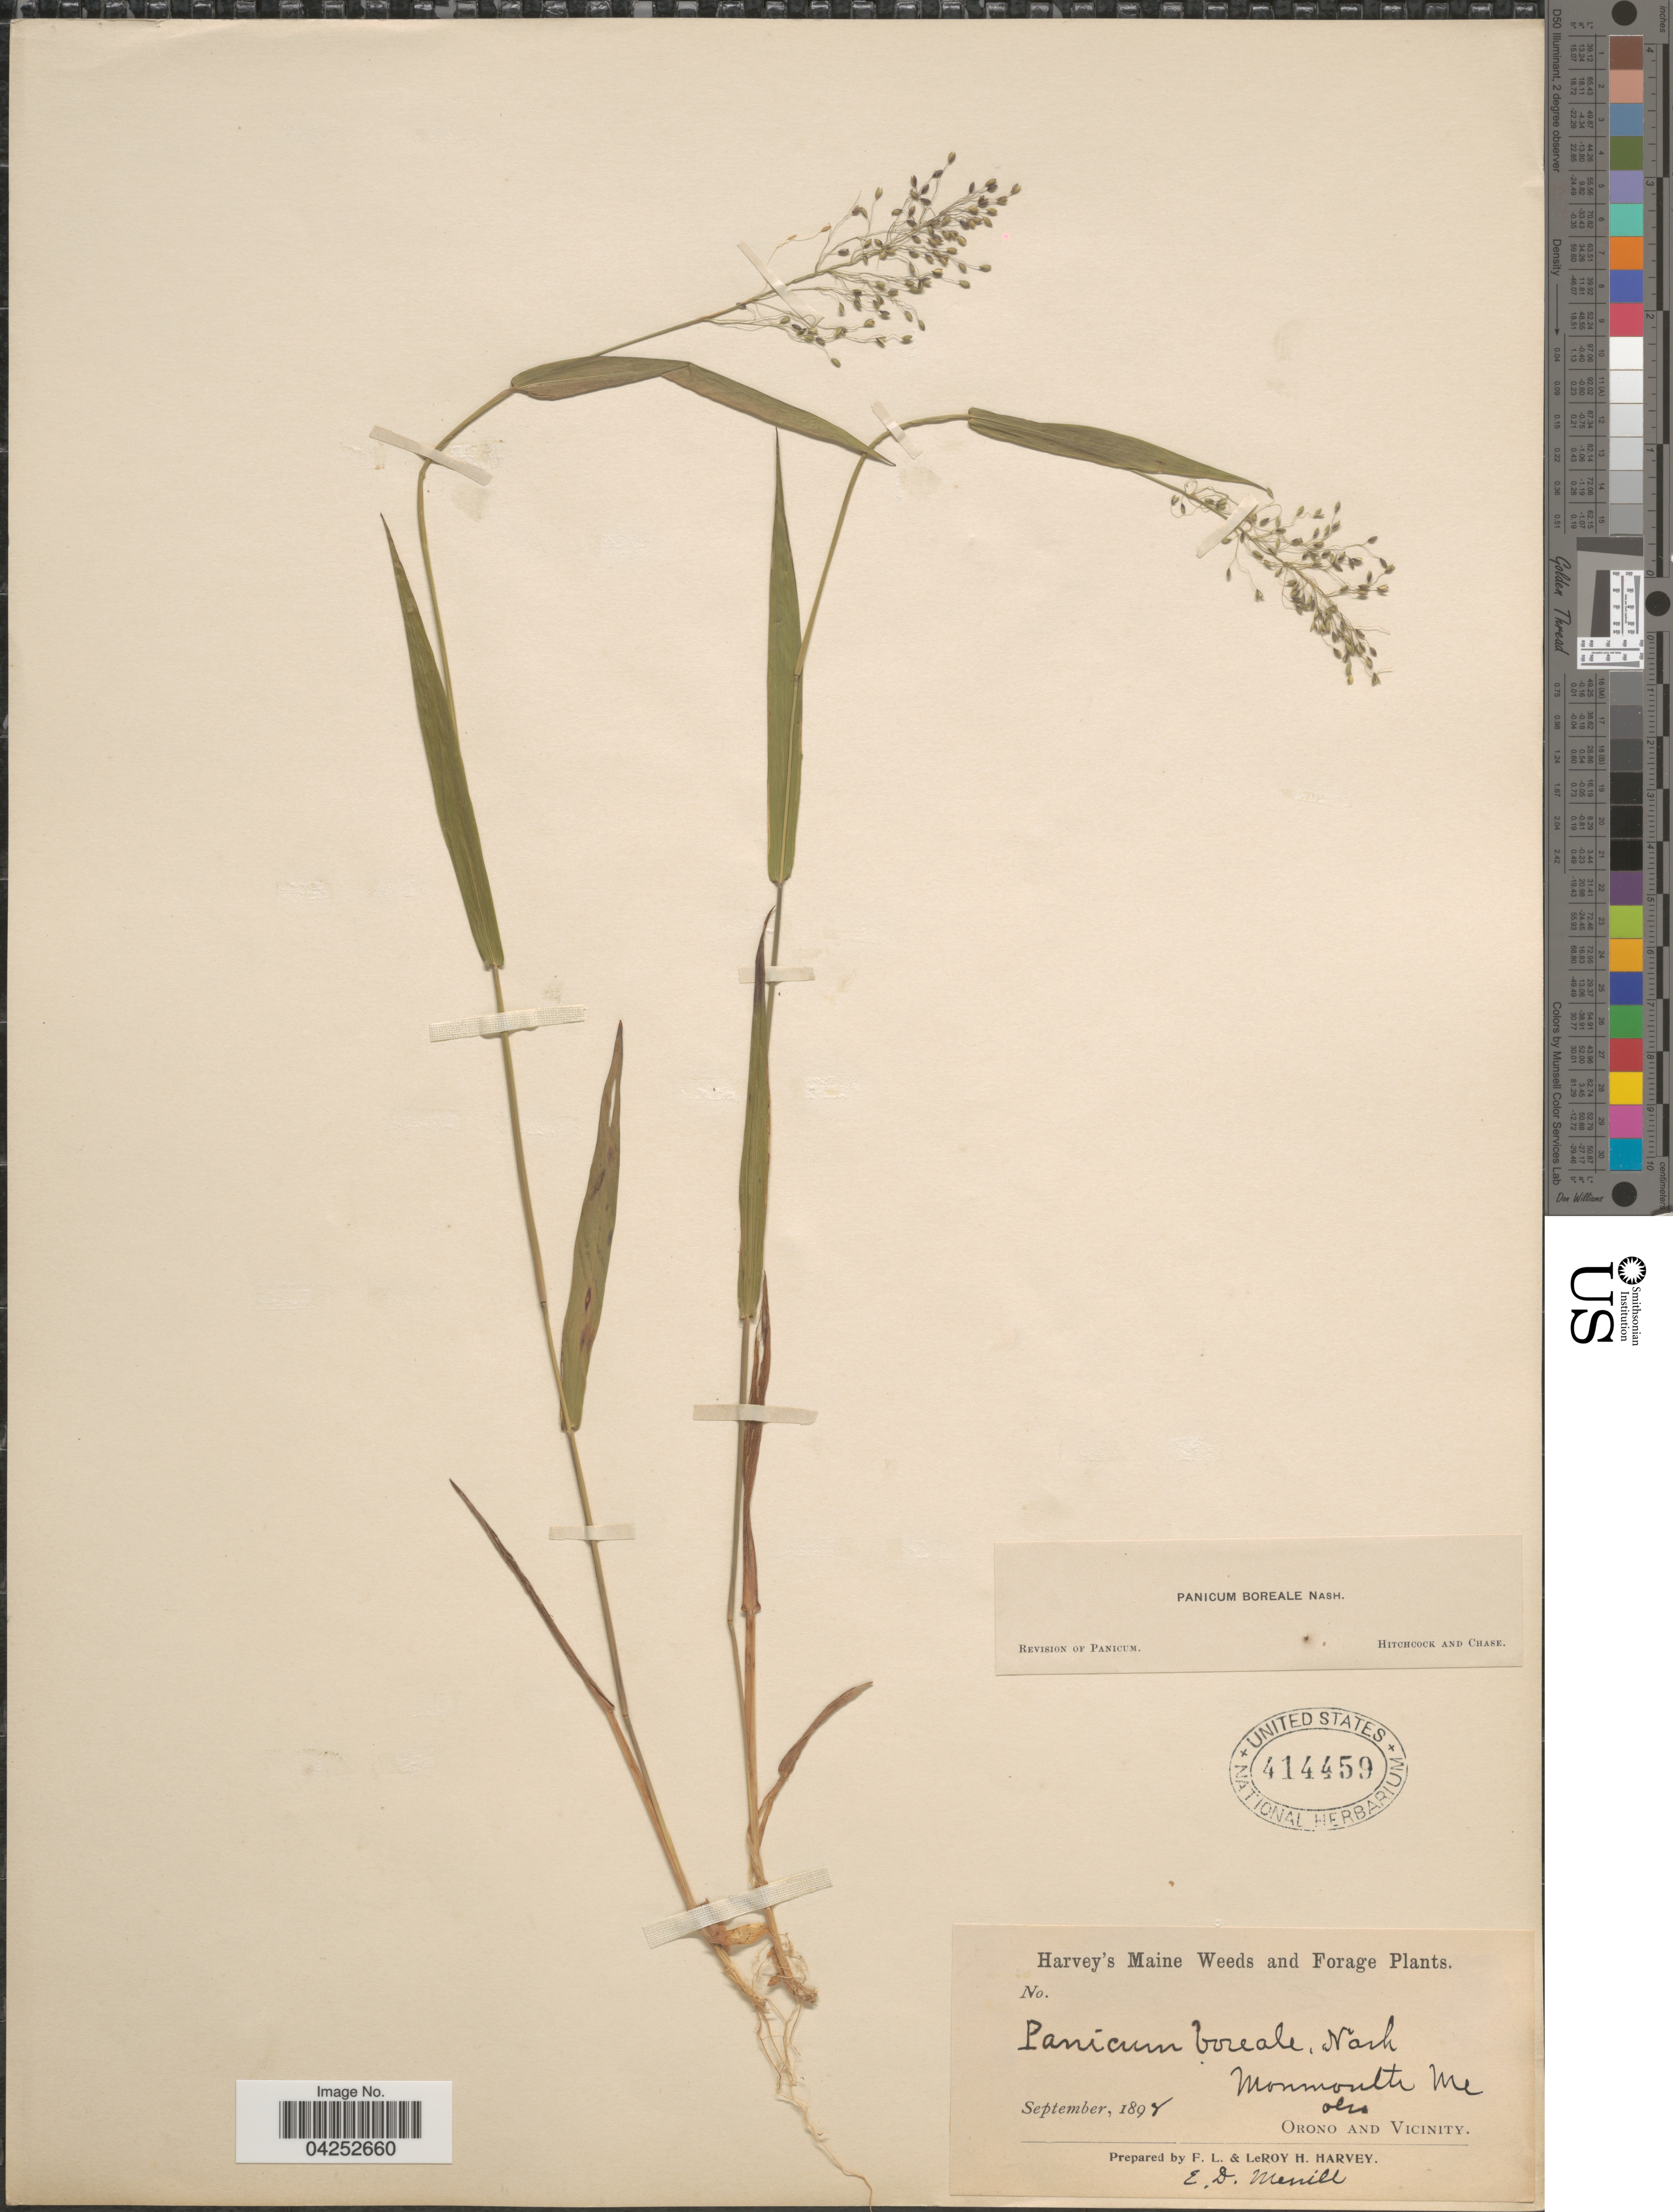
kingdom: Plantae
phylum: Tracheophyta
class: Liliopsida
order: Poales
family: Poaceae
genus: Dichanthelium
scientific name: Dichanthelium boreale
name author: (Nash) Freckmann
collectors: F. L. Harvey, L. H. Harvey & E. D. Merrill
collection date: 1892-09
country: United States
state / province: Maine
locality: Monmouth. Orono and Vicinity.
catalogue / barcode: US 414459